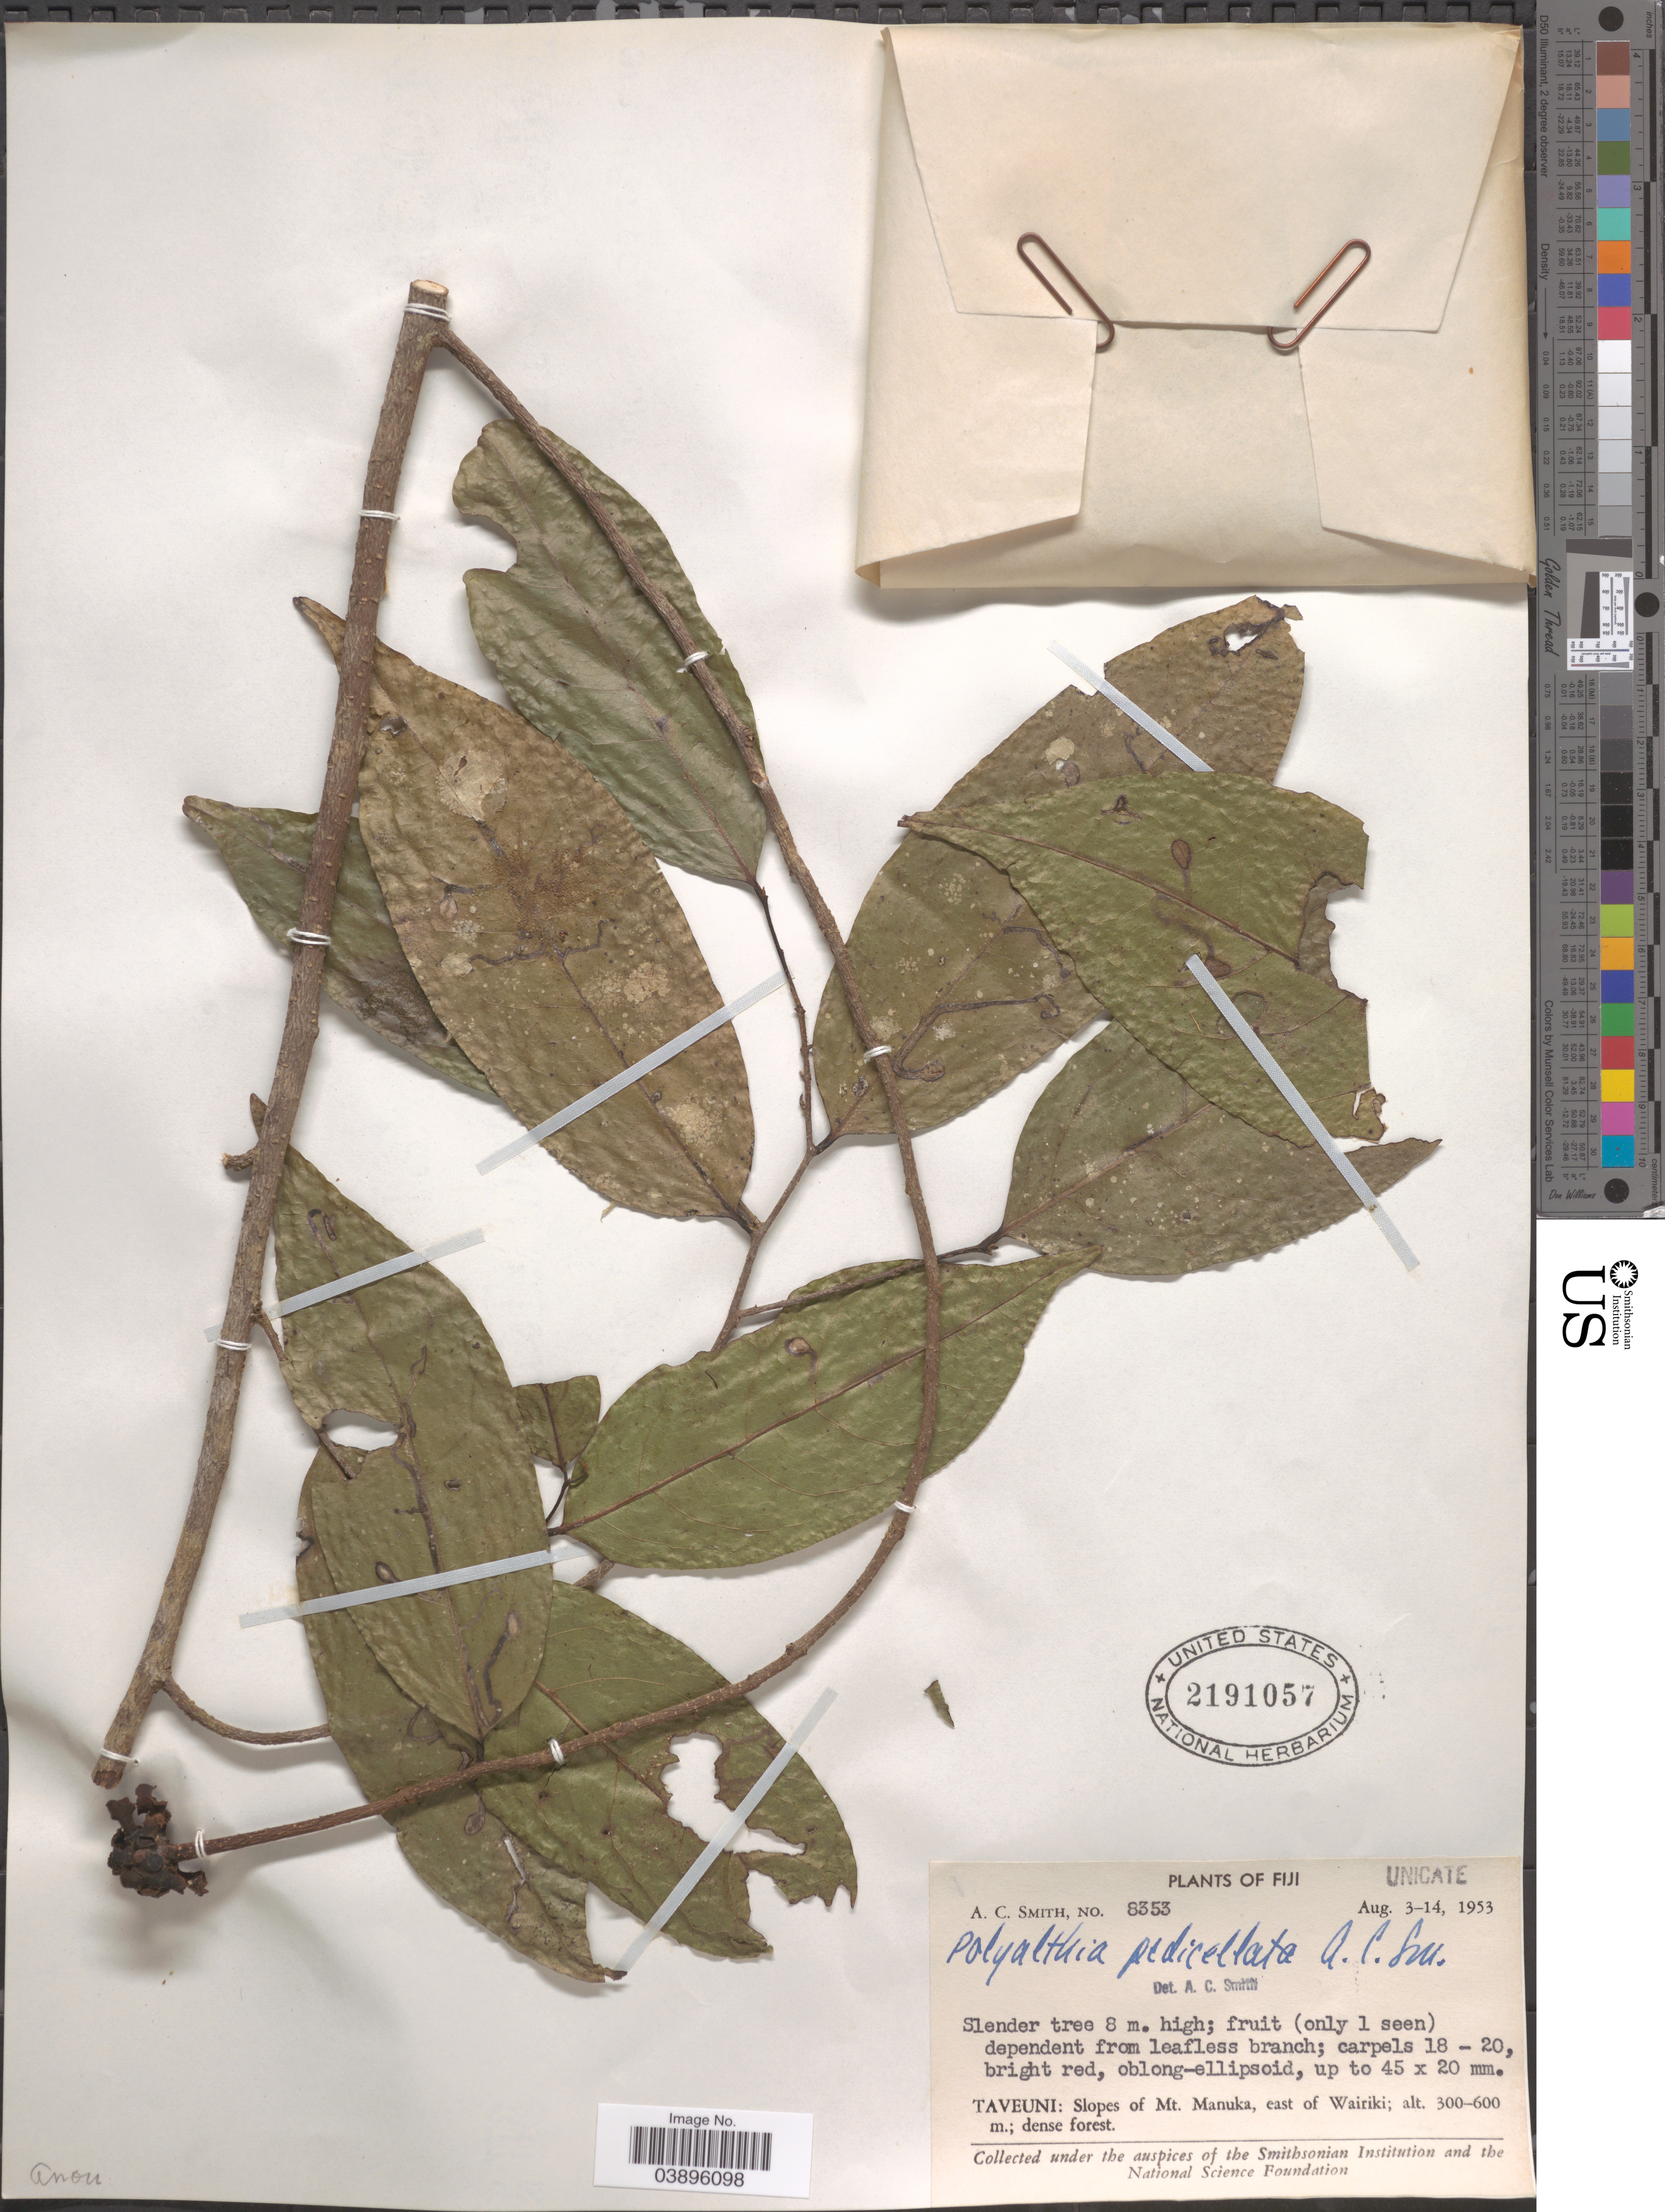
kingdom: Plantae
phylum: Tracheophyta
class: Magnoliopsida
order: Magnoliales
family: Annonaceae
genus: Polyalthia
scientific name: Polyalthia pedicellata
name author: A.C. Sm.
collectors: A. C. Smith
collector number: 8353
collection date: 1953-08-03/1953-08-14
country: Fiji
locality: Taveuni: Slopes of Mt. Manuka, east of Wairiki.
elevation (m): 300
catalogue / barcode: US 2191057